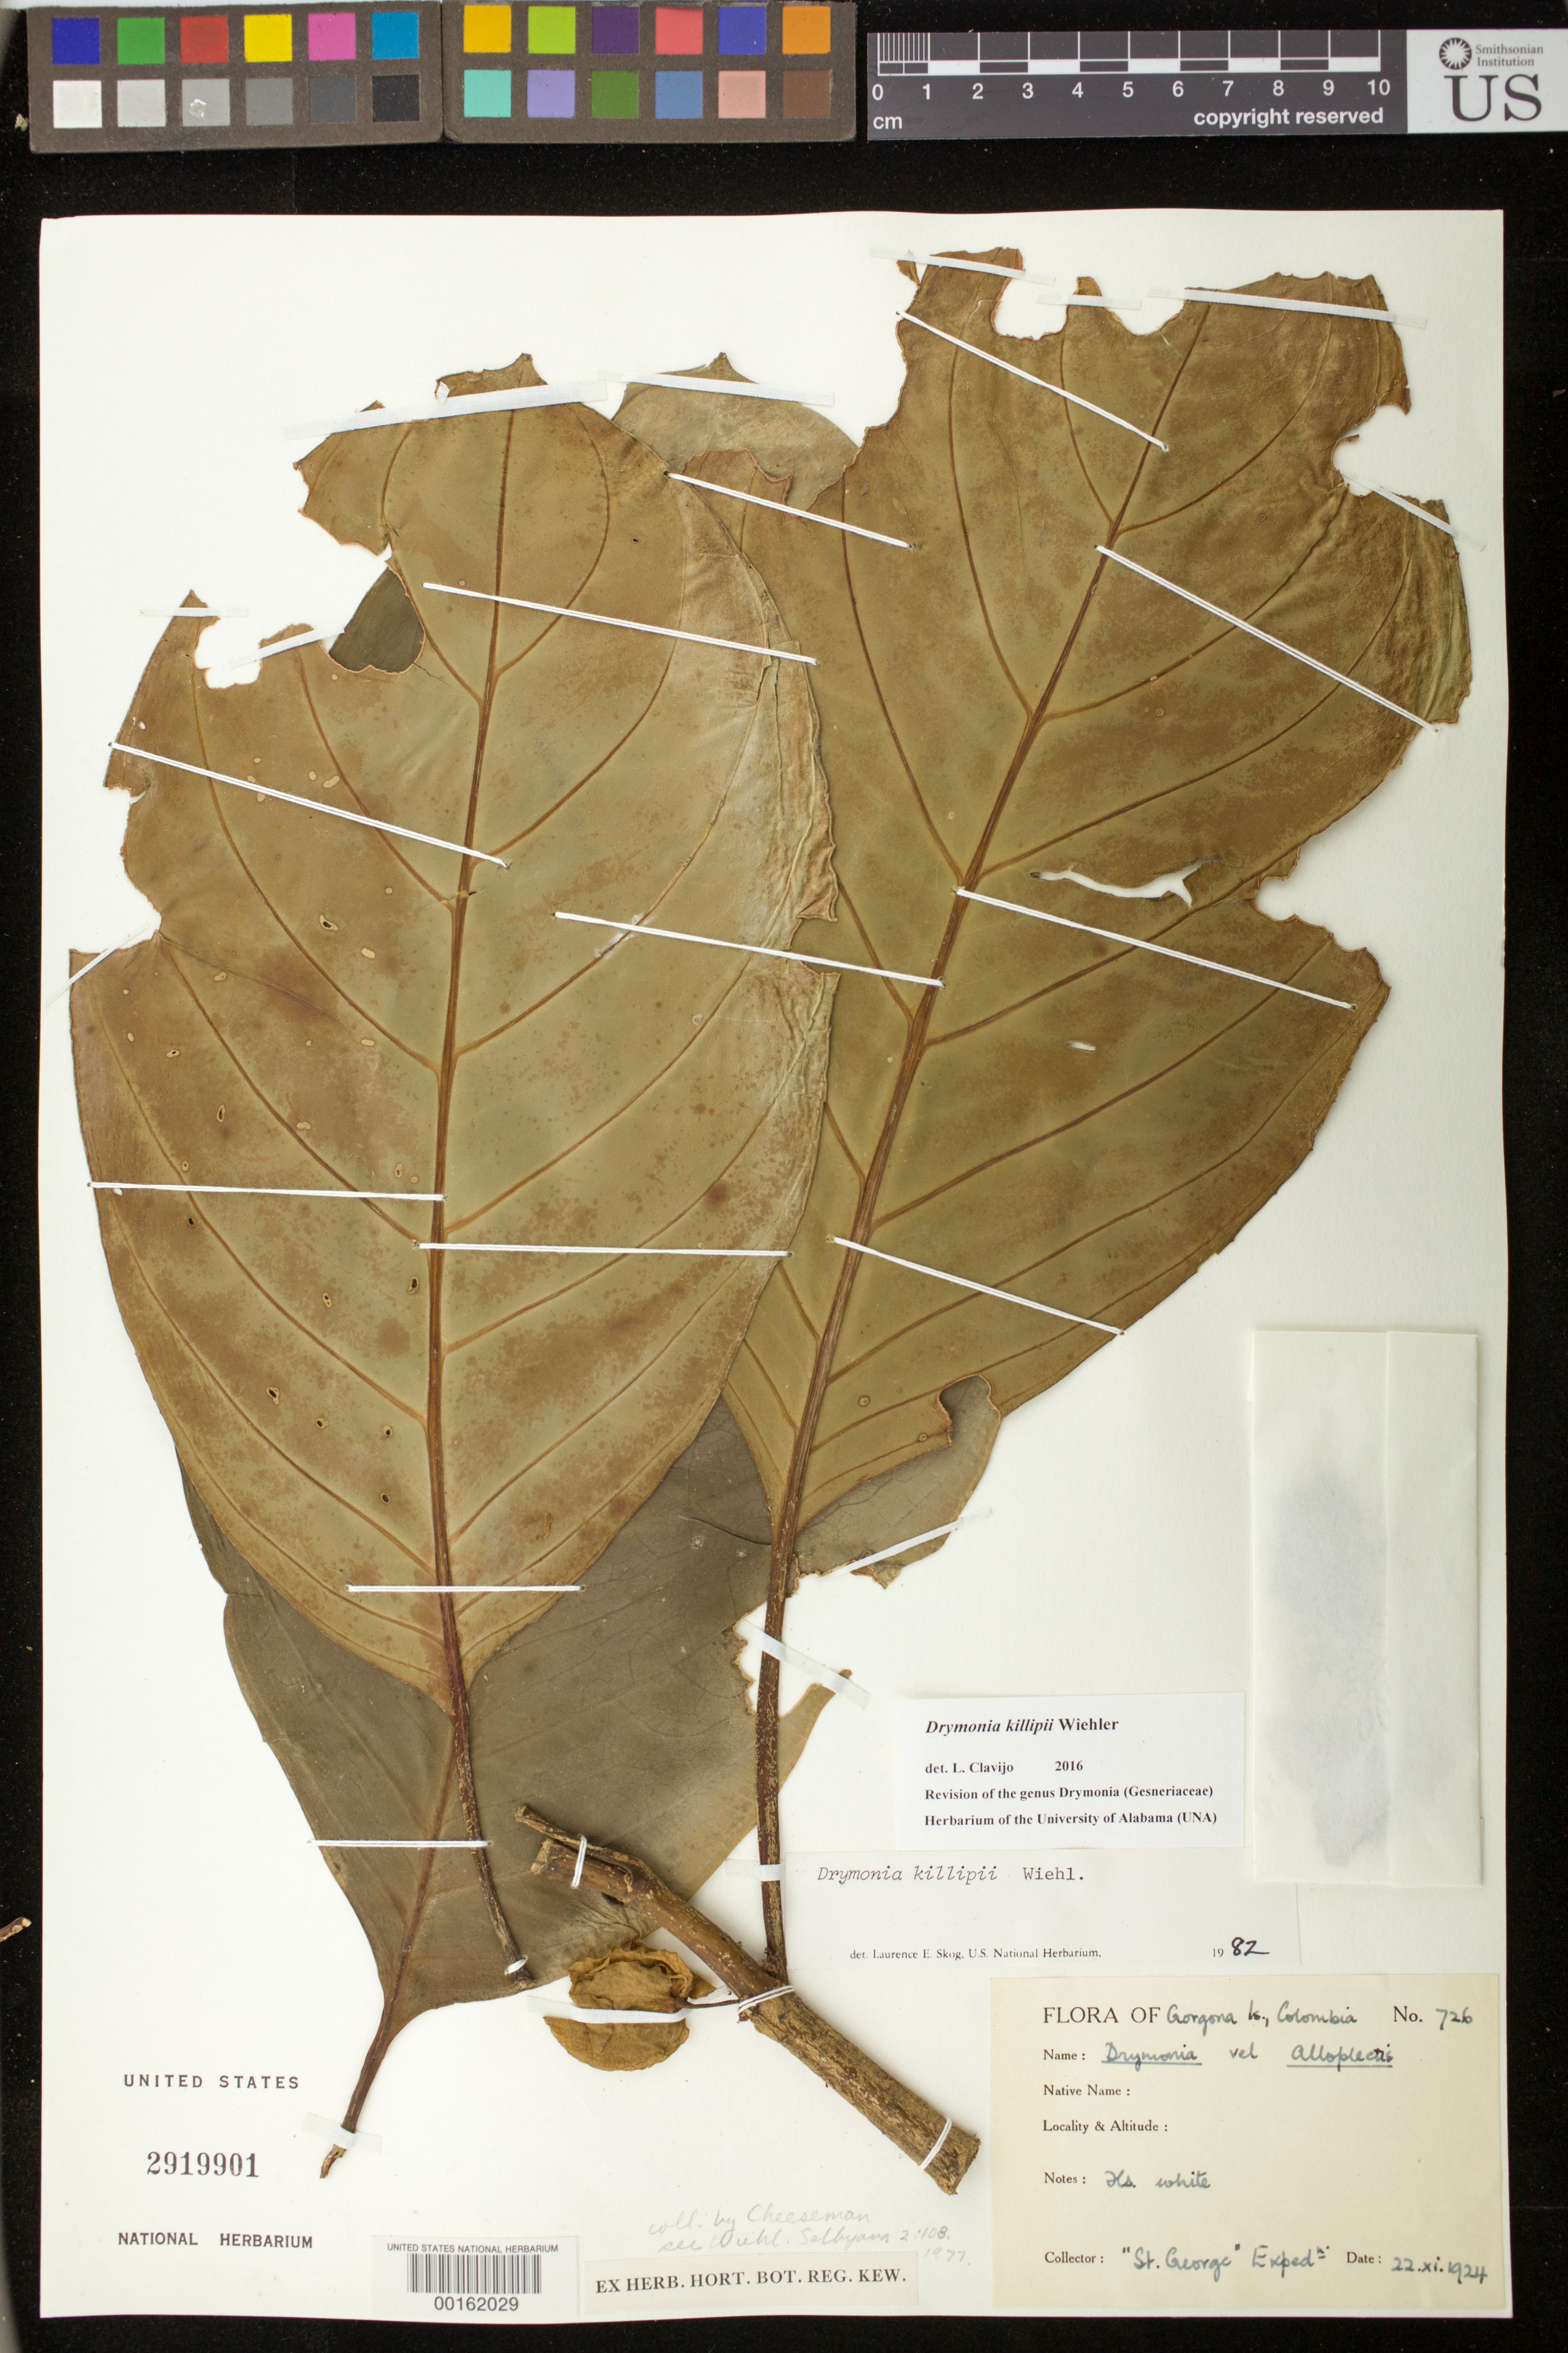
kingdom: Plantae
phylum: Tracheophyta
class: Magnoliopsida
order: Lamiales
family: Gesneriaceae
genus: Drymonia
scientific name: Drymonia killipii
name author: Wiehler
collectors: St. George Exped.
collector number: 726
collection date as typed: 22 Nov 1924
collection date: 1924-11-22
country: Colombia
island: Gorgona Island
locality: Gorgona Is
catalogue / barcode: US 2919901